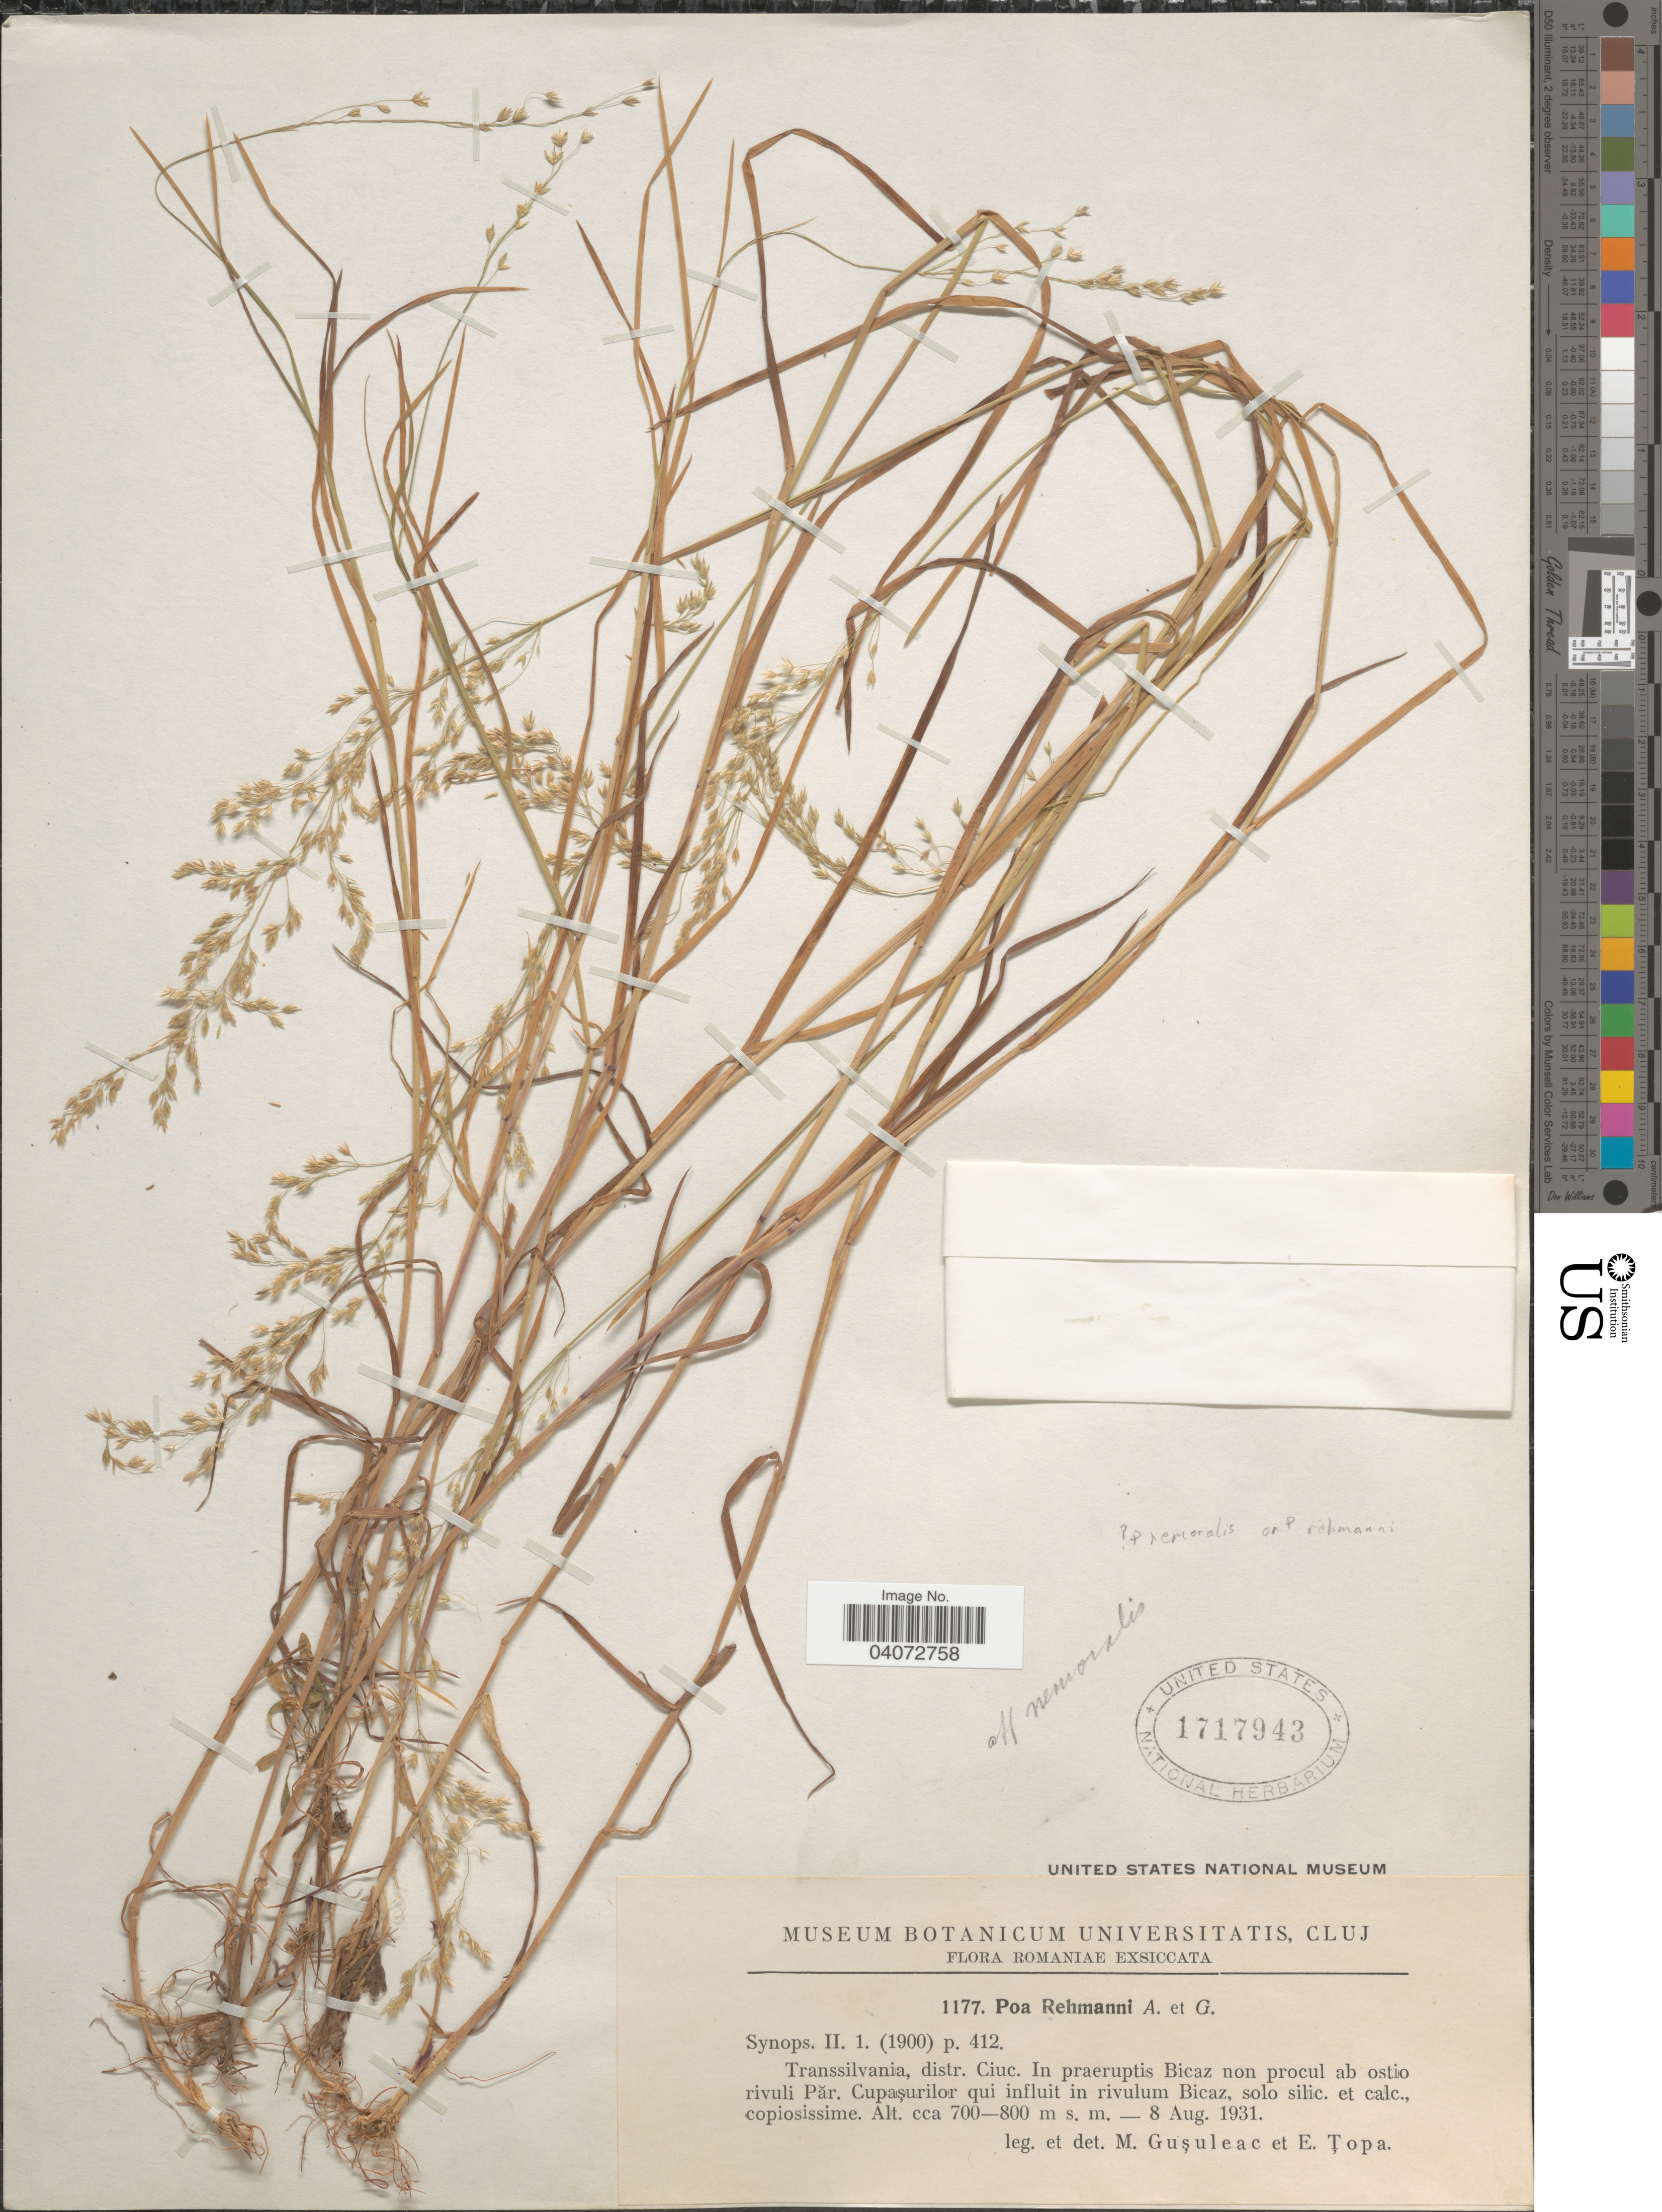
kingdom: Plantae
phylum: Tracheophyta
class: Liliopsida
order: Poales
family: Poaceae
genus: Poa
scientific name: Poa rehmannii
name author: (Asch. & Graebn.) Wol.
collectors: M. Gusuleac & E. Topa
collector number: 1177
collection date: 1931-08-08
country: Romania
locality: Transsilvania, distr. Ciuc. In praeruptis Bicaz non procul ab ostio rivuli Păr. Cupaşurilor qui influit in ruvulum Bicaz, solo silic. et calc., copiosissime.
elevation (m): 700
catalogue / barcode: US 1717943